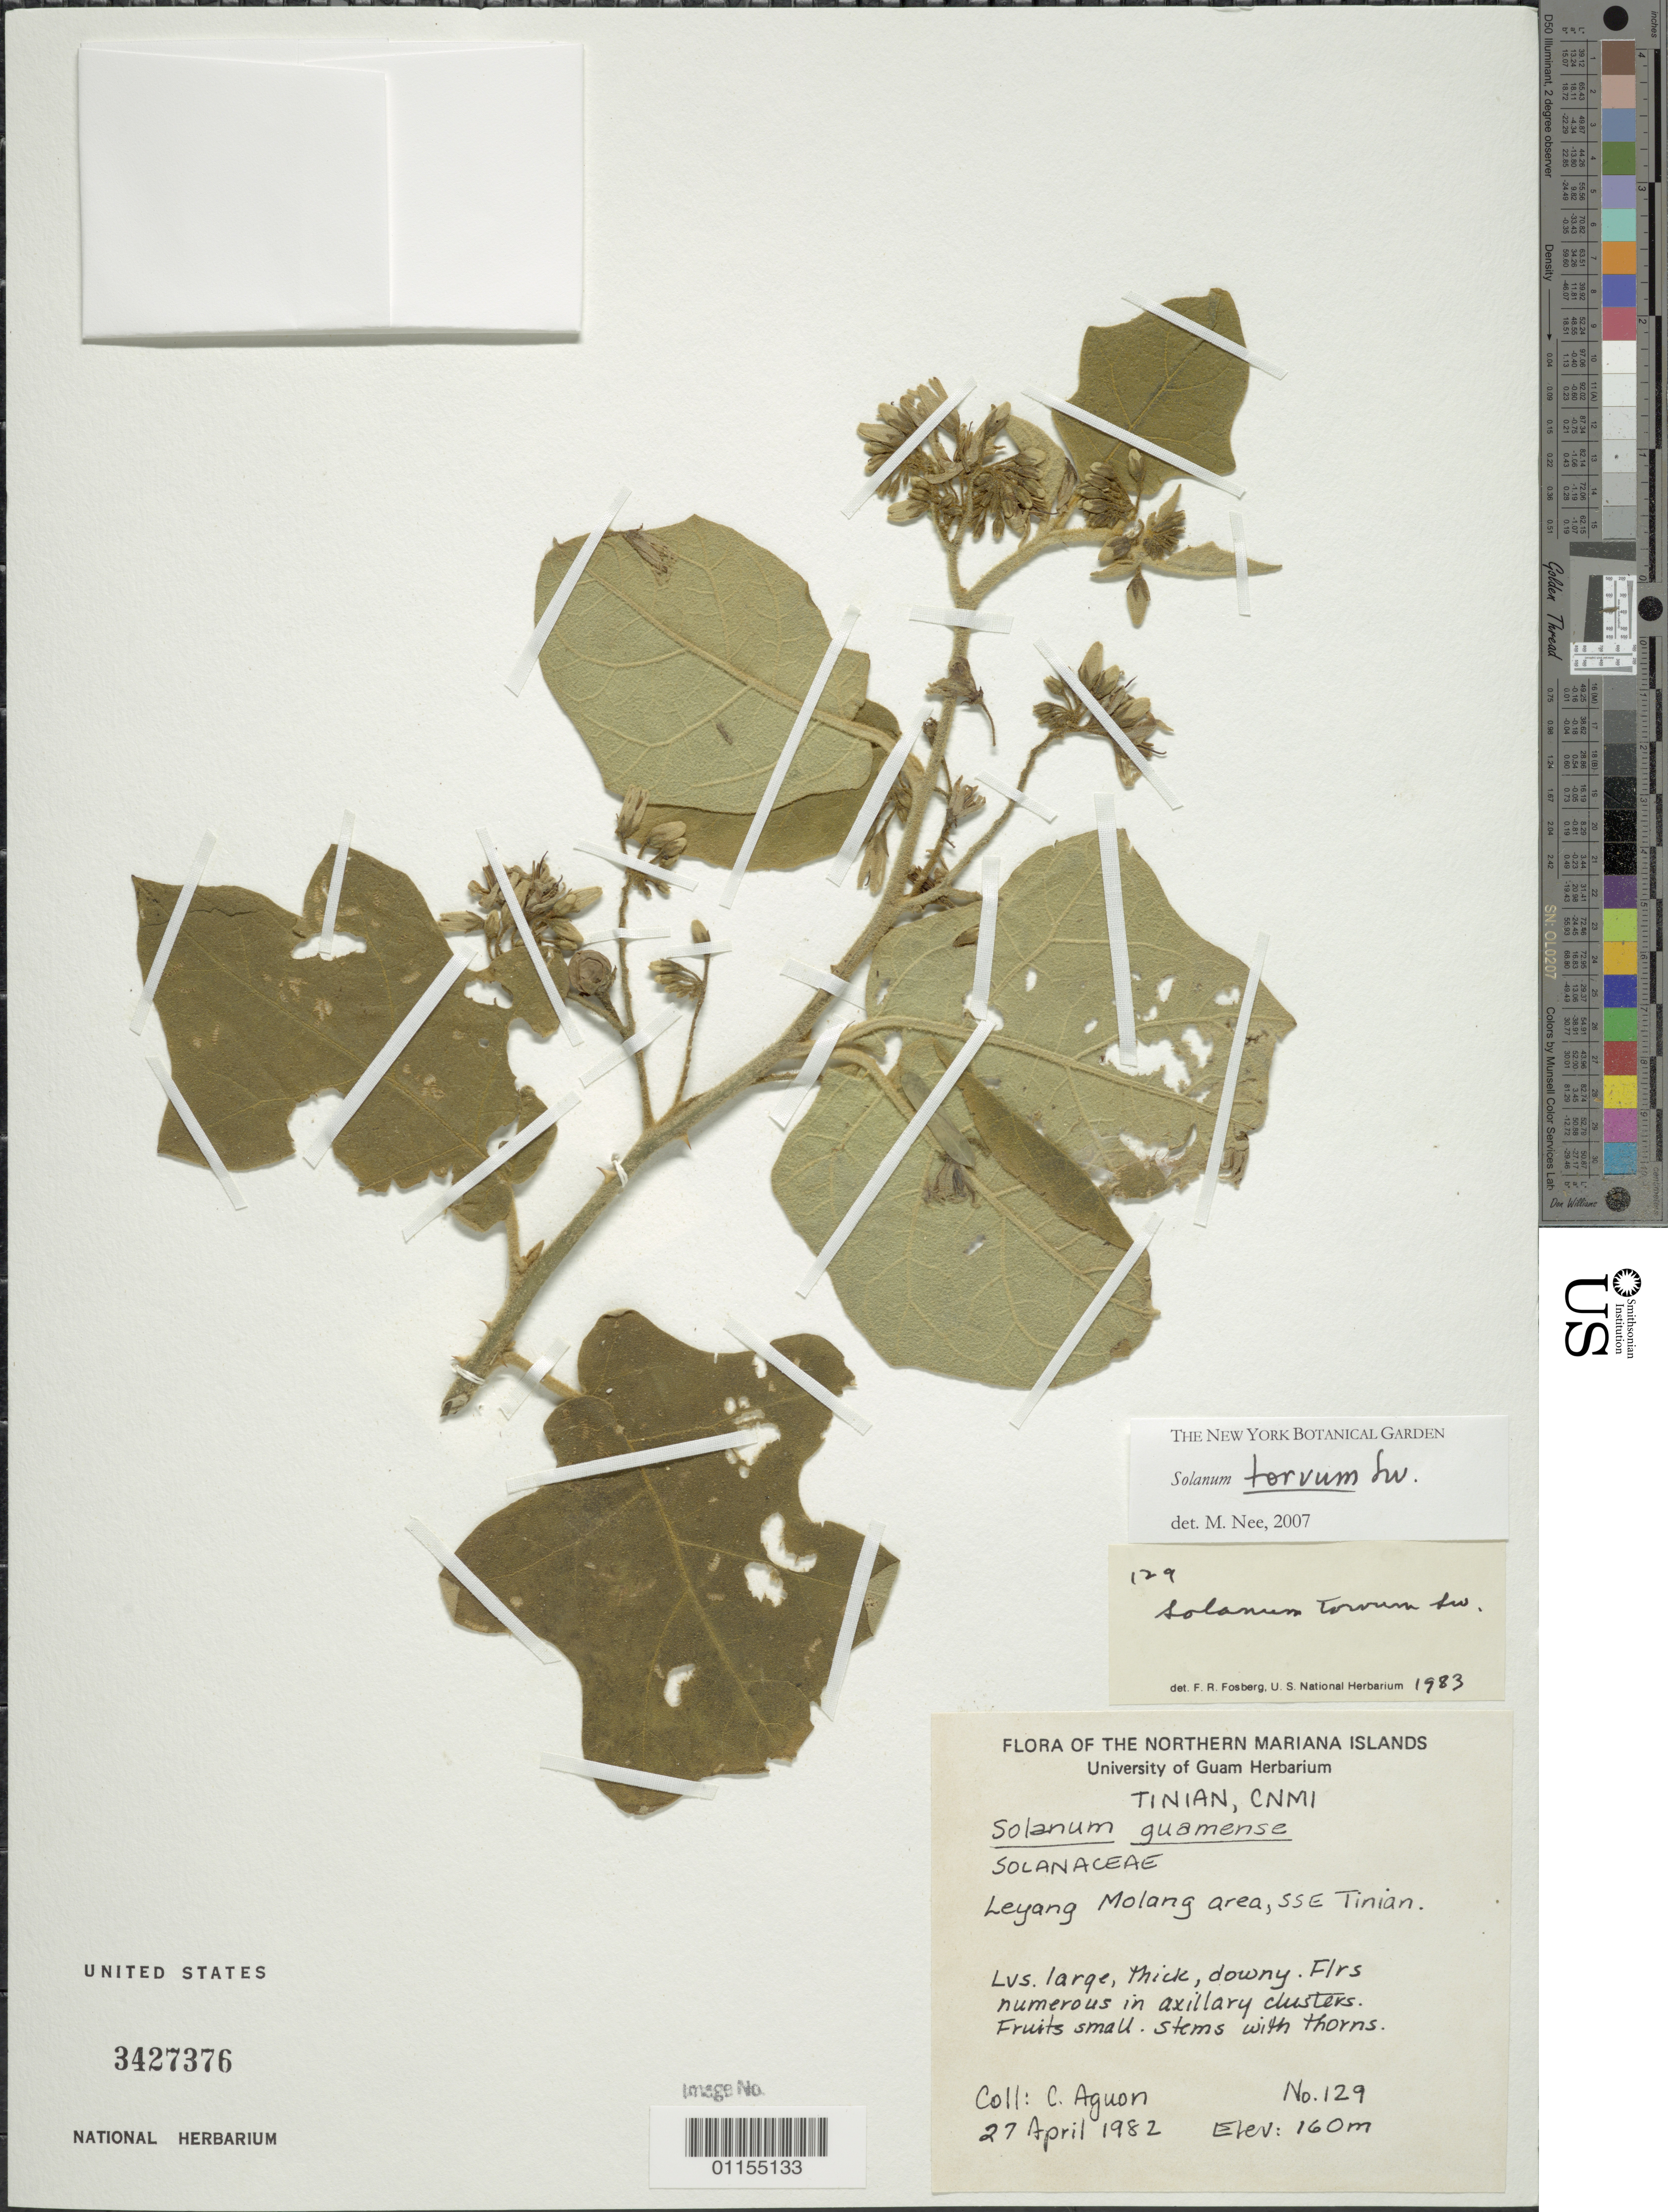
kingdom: Plantae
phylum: Tracheophyta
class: Magnoliopsida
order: Solanales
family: Solanaceae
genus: Solanum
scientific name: Solanum torvum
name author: Sw.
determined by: Nee, Michael H.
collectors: C. Aguon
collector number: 129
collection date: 1982-04-27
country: Northern Mariana Islands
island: Tinian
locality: Leyang Molang area, SSE Tinian.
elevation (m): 160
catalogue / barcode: US 3427376